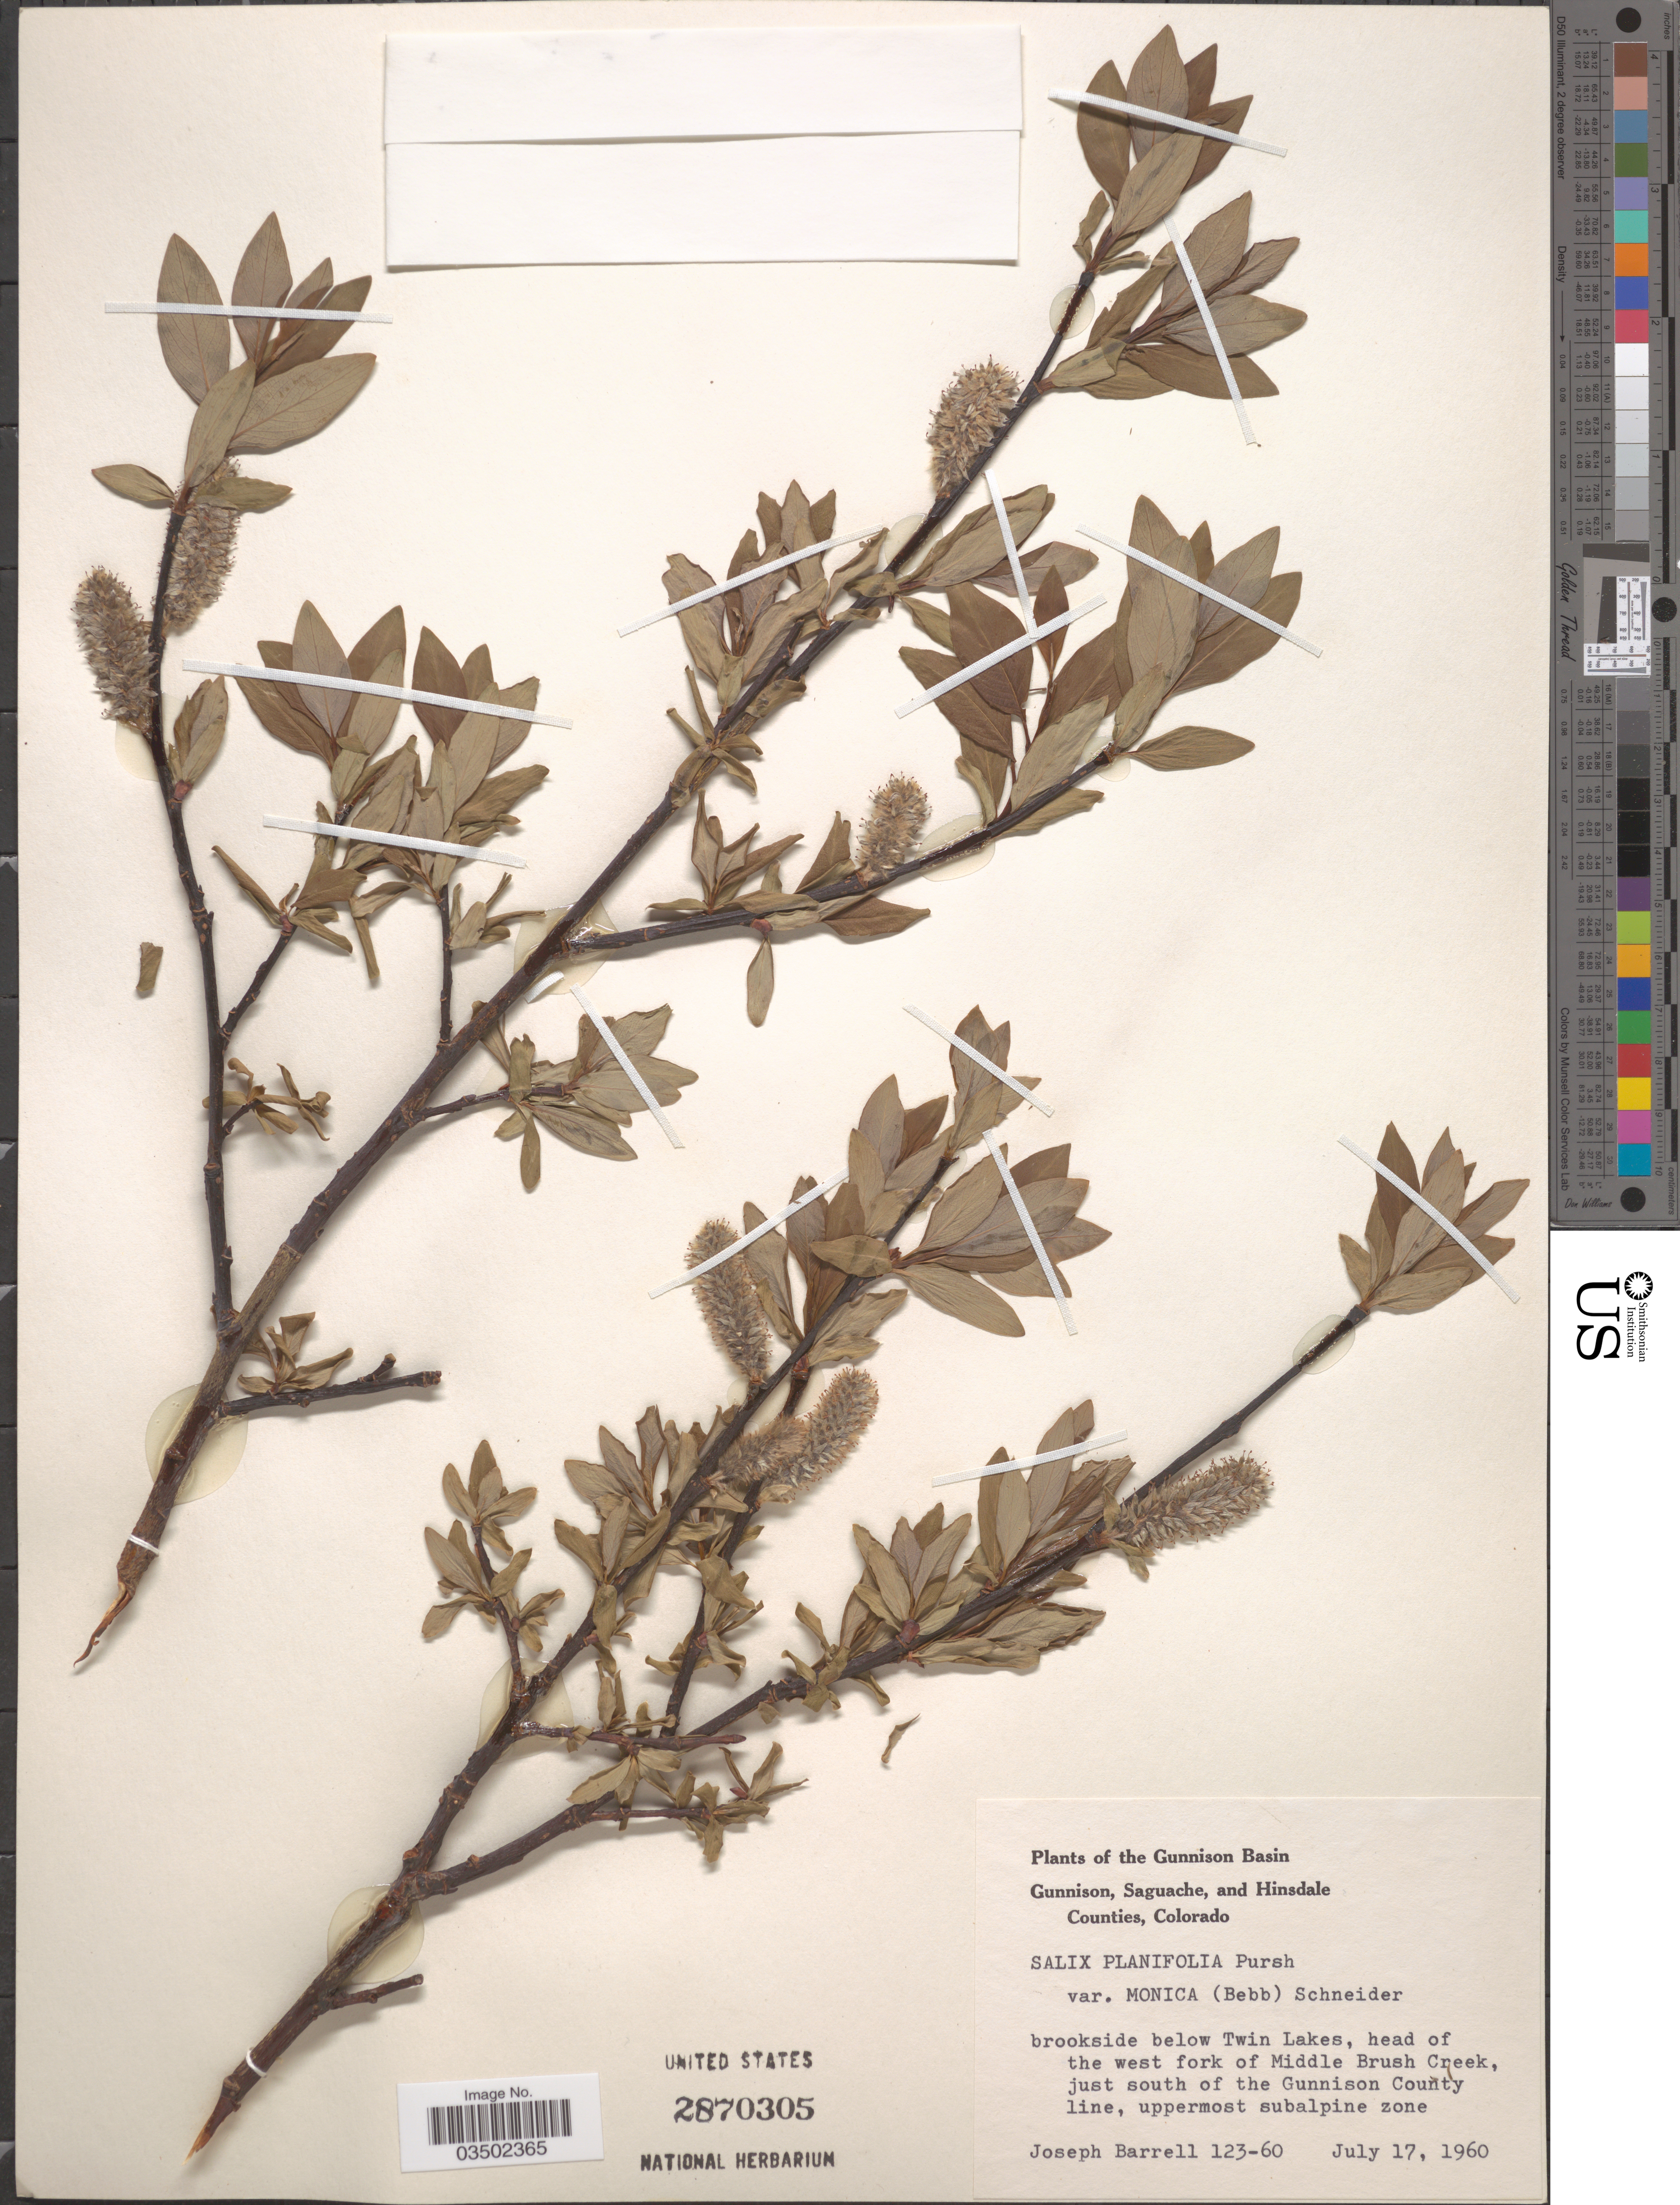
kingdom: Plantae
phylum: Tracheophyta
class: Magnoliopsida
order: Malpighiales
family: Salicaceae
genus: Salix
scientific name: Salix planifolia var. monica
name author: (Bebb) C.K. Schneid.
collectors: J. Barrell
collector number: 123-60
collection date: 1960-07-17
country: United States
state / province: Colorado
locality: The Gunnison Basin. Brookside below Twin Lakes, head of the west fork of Middle Brush Creek, just south of the Gunnison County line, uppermost subalpine zone.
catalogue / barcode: US 2870305